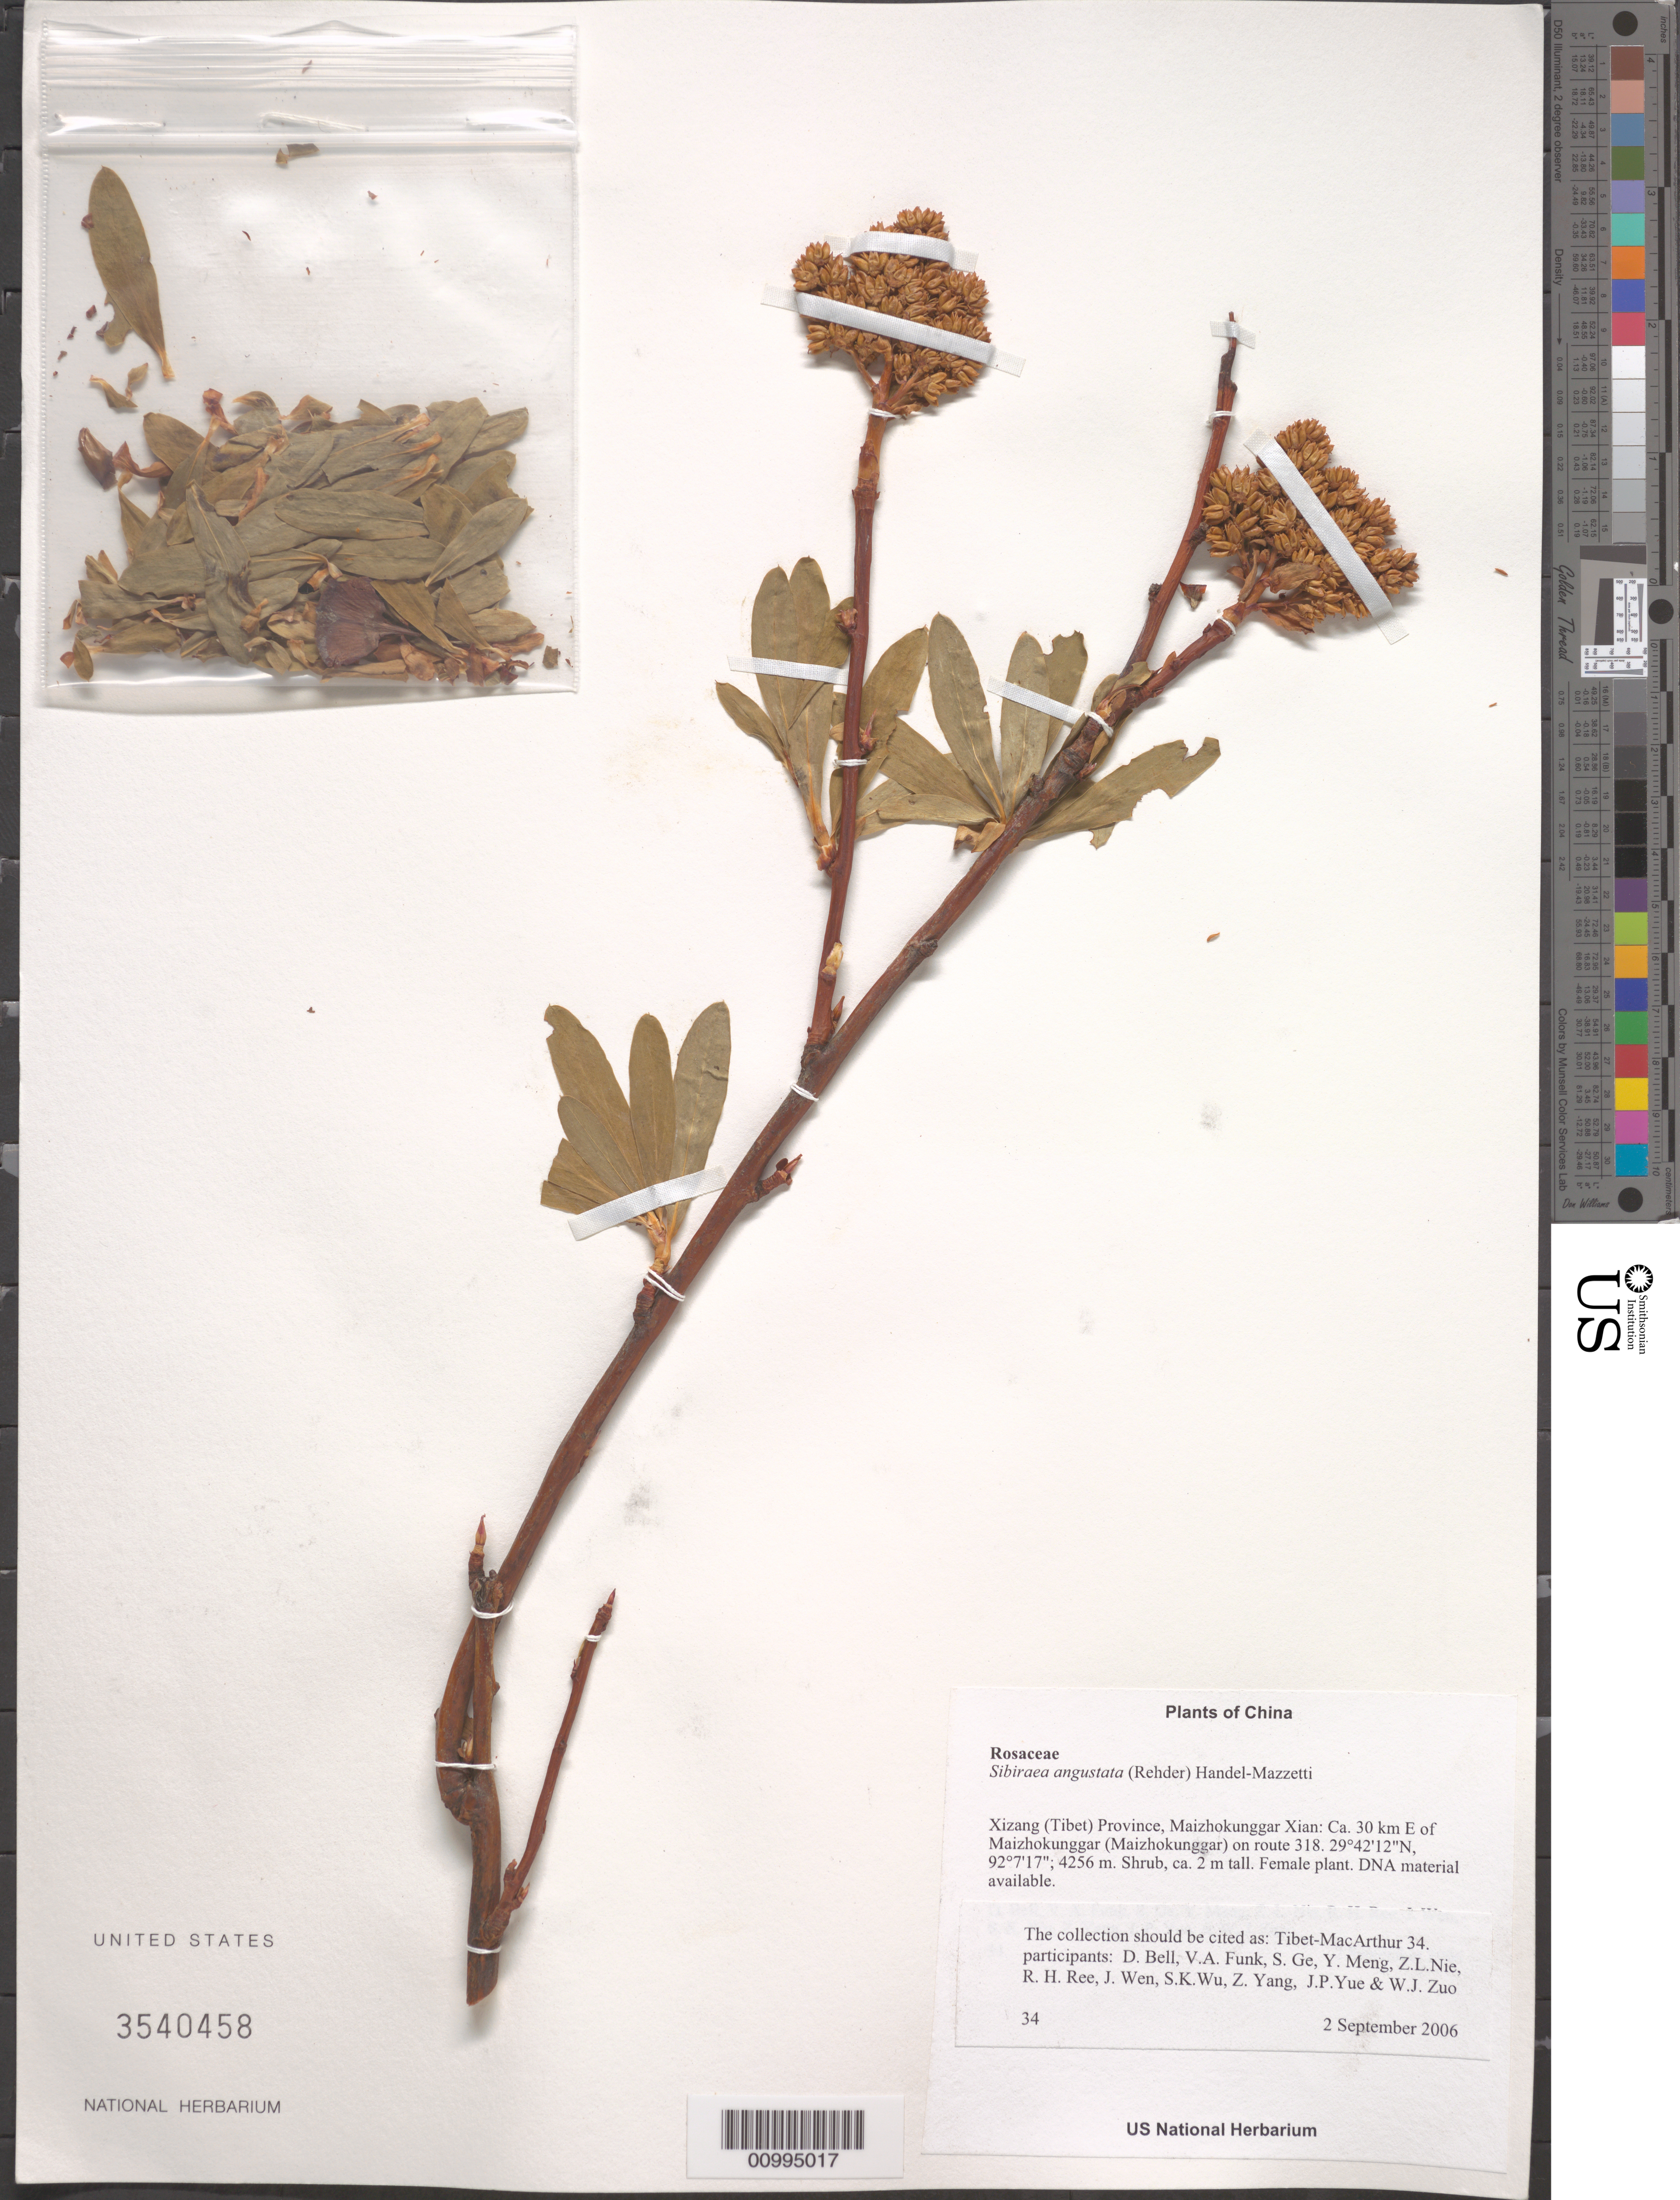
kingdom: Plantae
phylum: Tracheophyta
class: Magnoliopsida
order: Rosales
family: Rosaceae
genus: Sibiraea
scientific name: Sibiraea angustata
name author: (Rehder) Hand.-Mazz.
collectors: Tibet-MacArthur, D. A. Bell, V. Funk, S. Ge, Y. Meng, Z. Nie, R. Ree, J. Wen, S. K. Wu, Z. Yang, J. Yue & W. Zuo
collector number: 34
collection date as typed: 02 Sep 2006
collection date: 2006-09-02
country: China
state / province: Xizang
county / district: Maizhokunggar Xian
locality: Ca. 30 km E of Maizhokunggar on route 318.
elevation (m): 4256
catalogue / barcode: US 3540458